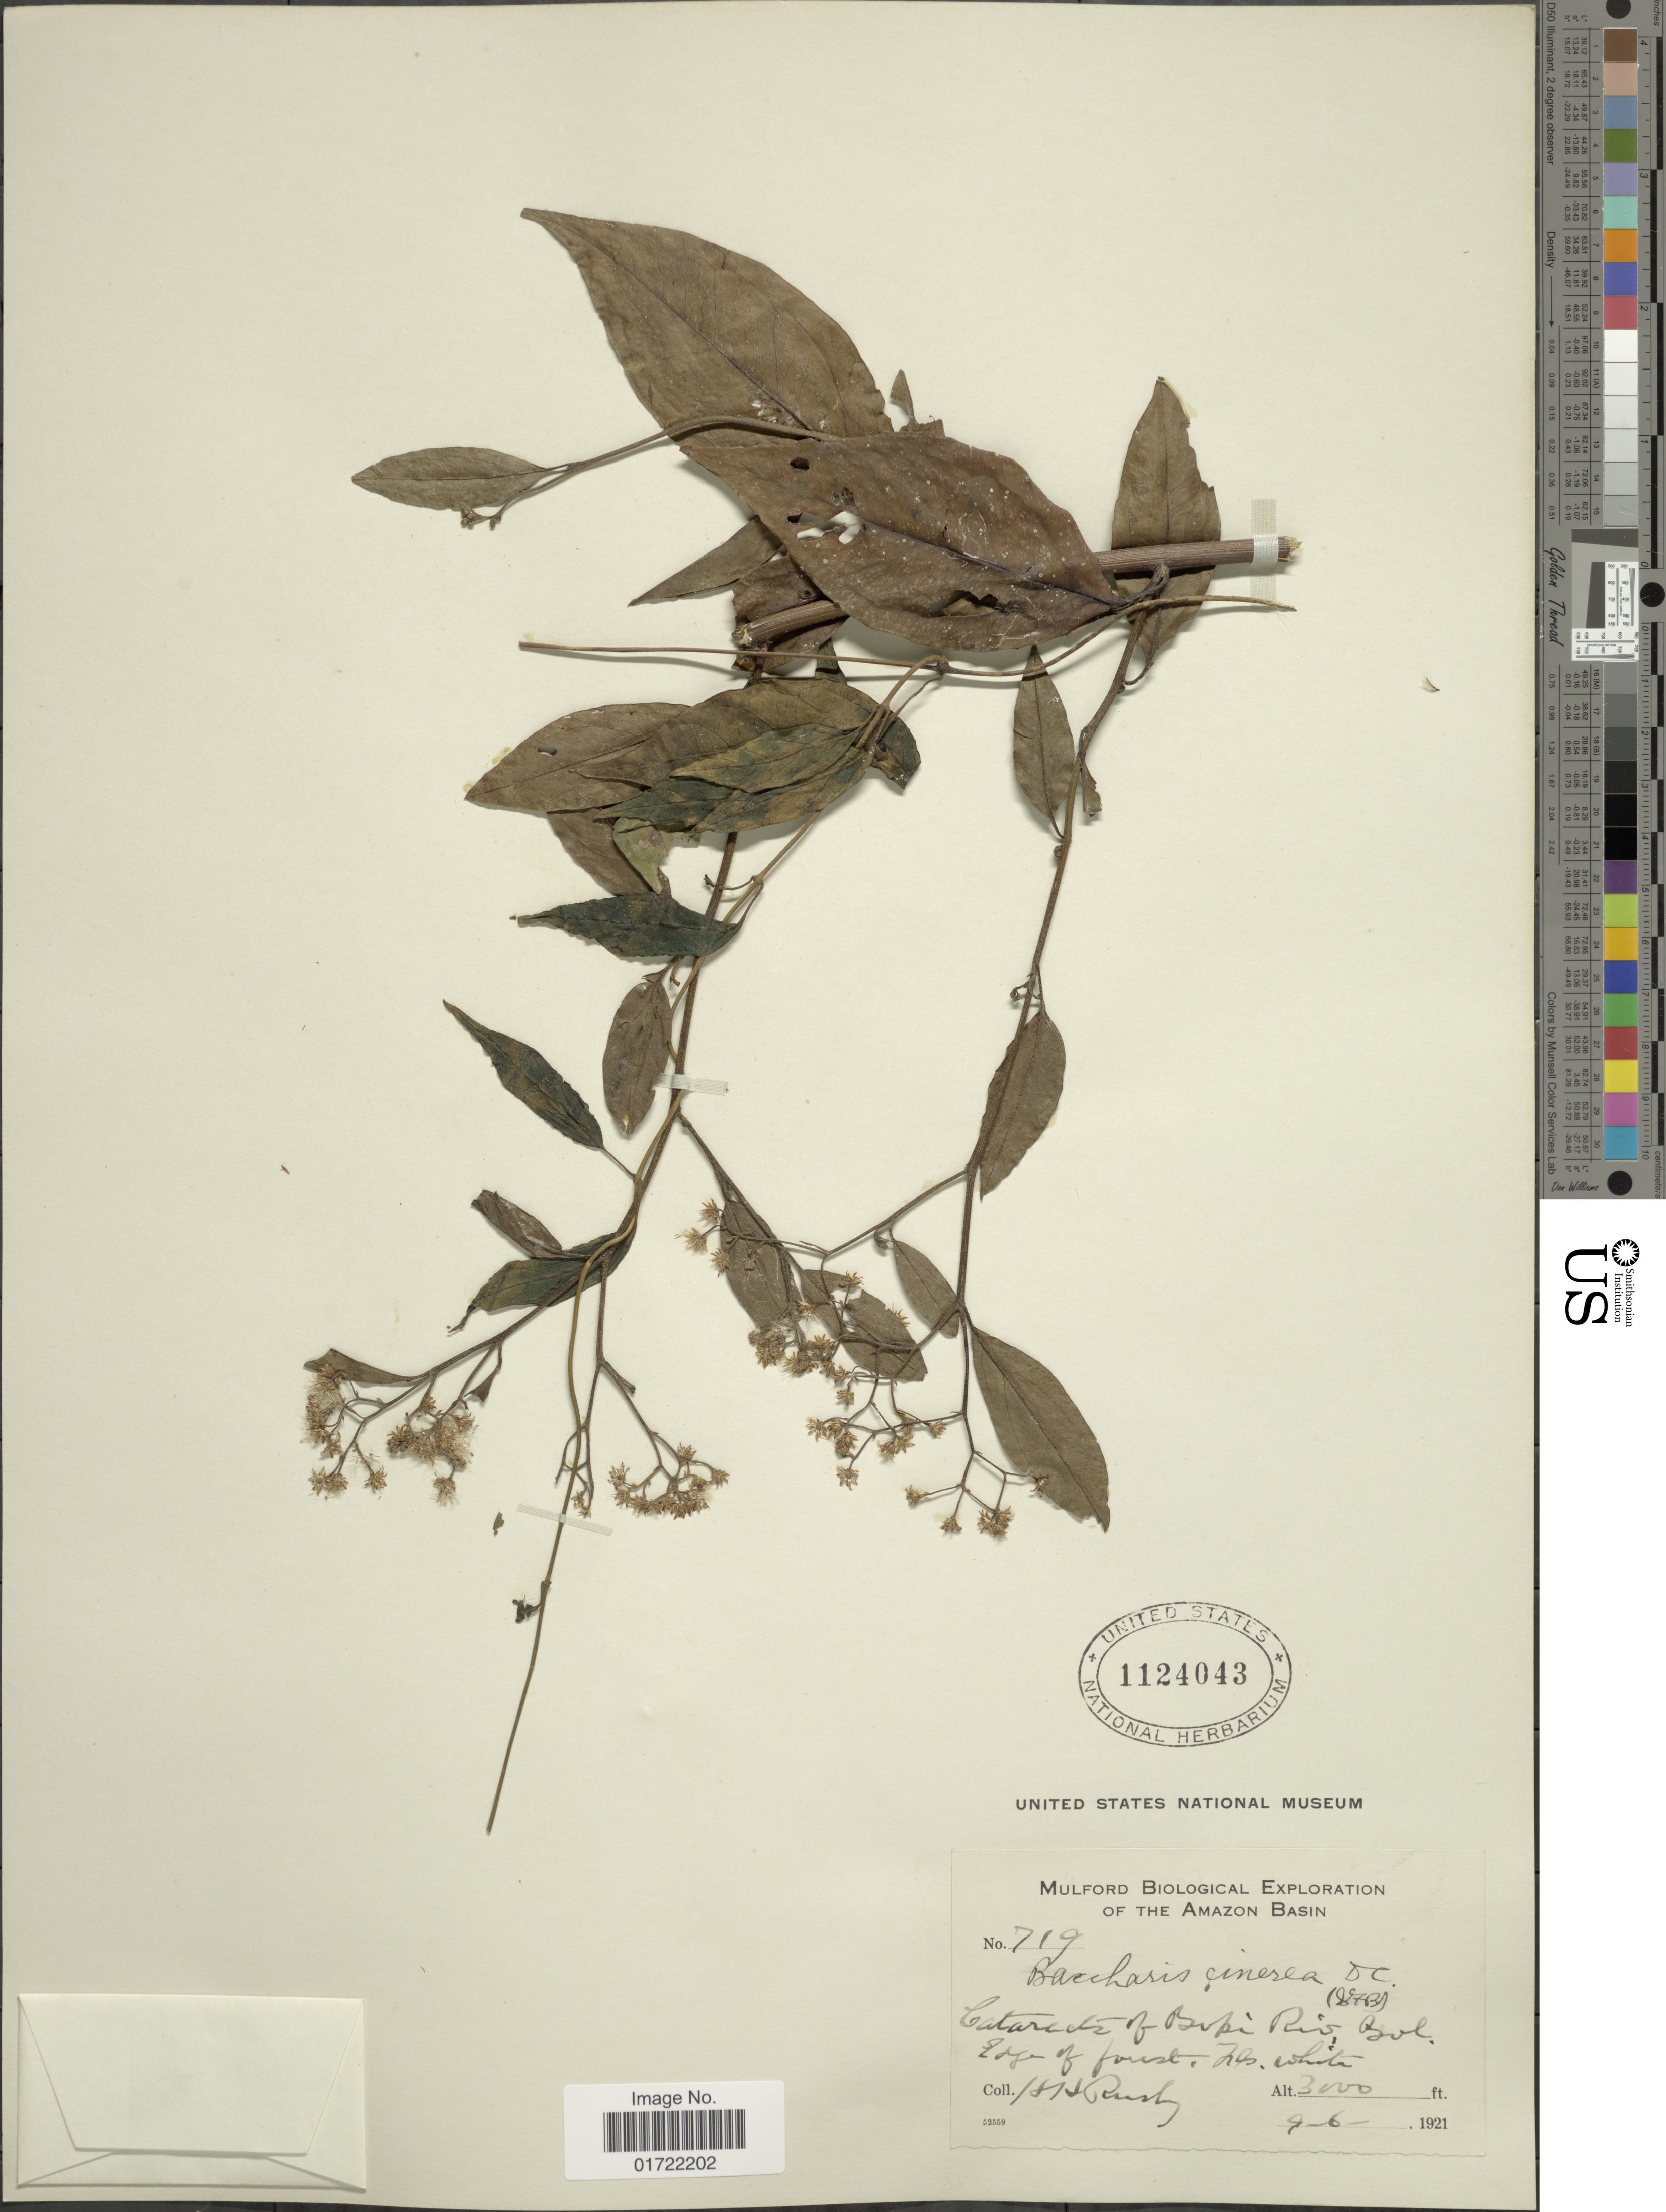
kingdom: Plantae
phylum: Tracheophyta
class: Magnoliopsida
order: Asterales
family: Asteraceae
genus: Baccharis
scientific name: Baccharis cinerea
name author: DC.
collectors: H. H. Rusby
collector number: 719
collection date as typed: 9-6-1921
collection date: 1921-09-06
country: Bolivia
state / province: La Paz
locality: Cataracts of the Bopi River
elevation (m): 914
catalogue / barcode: US 1124043